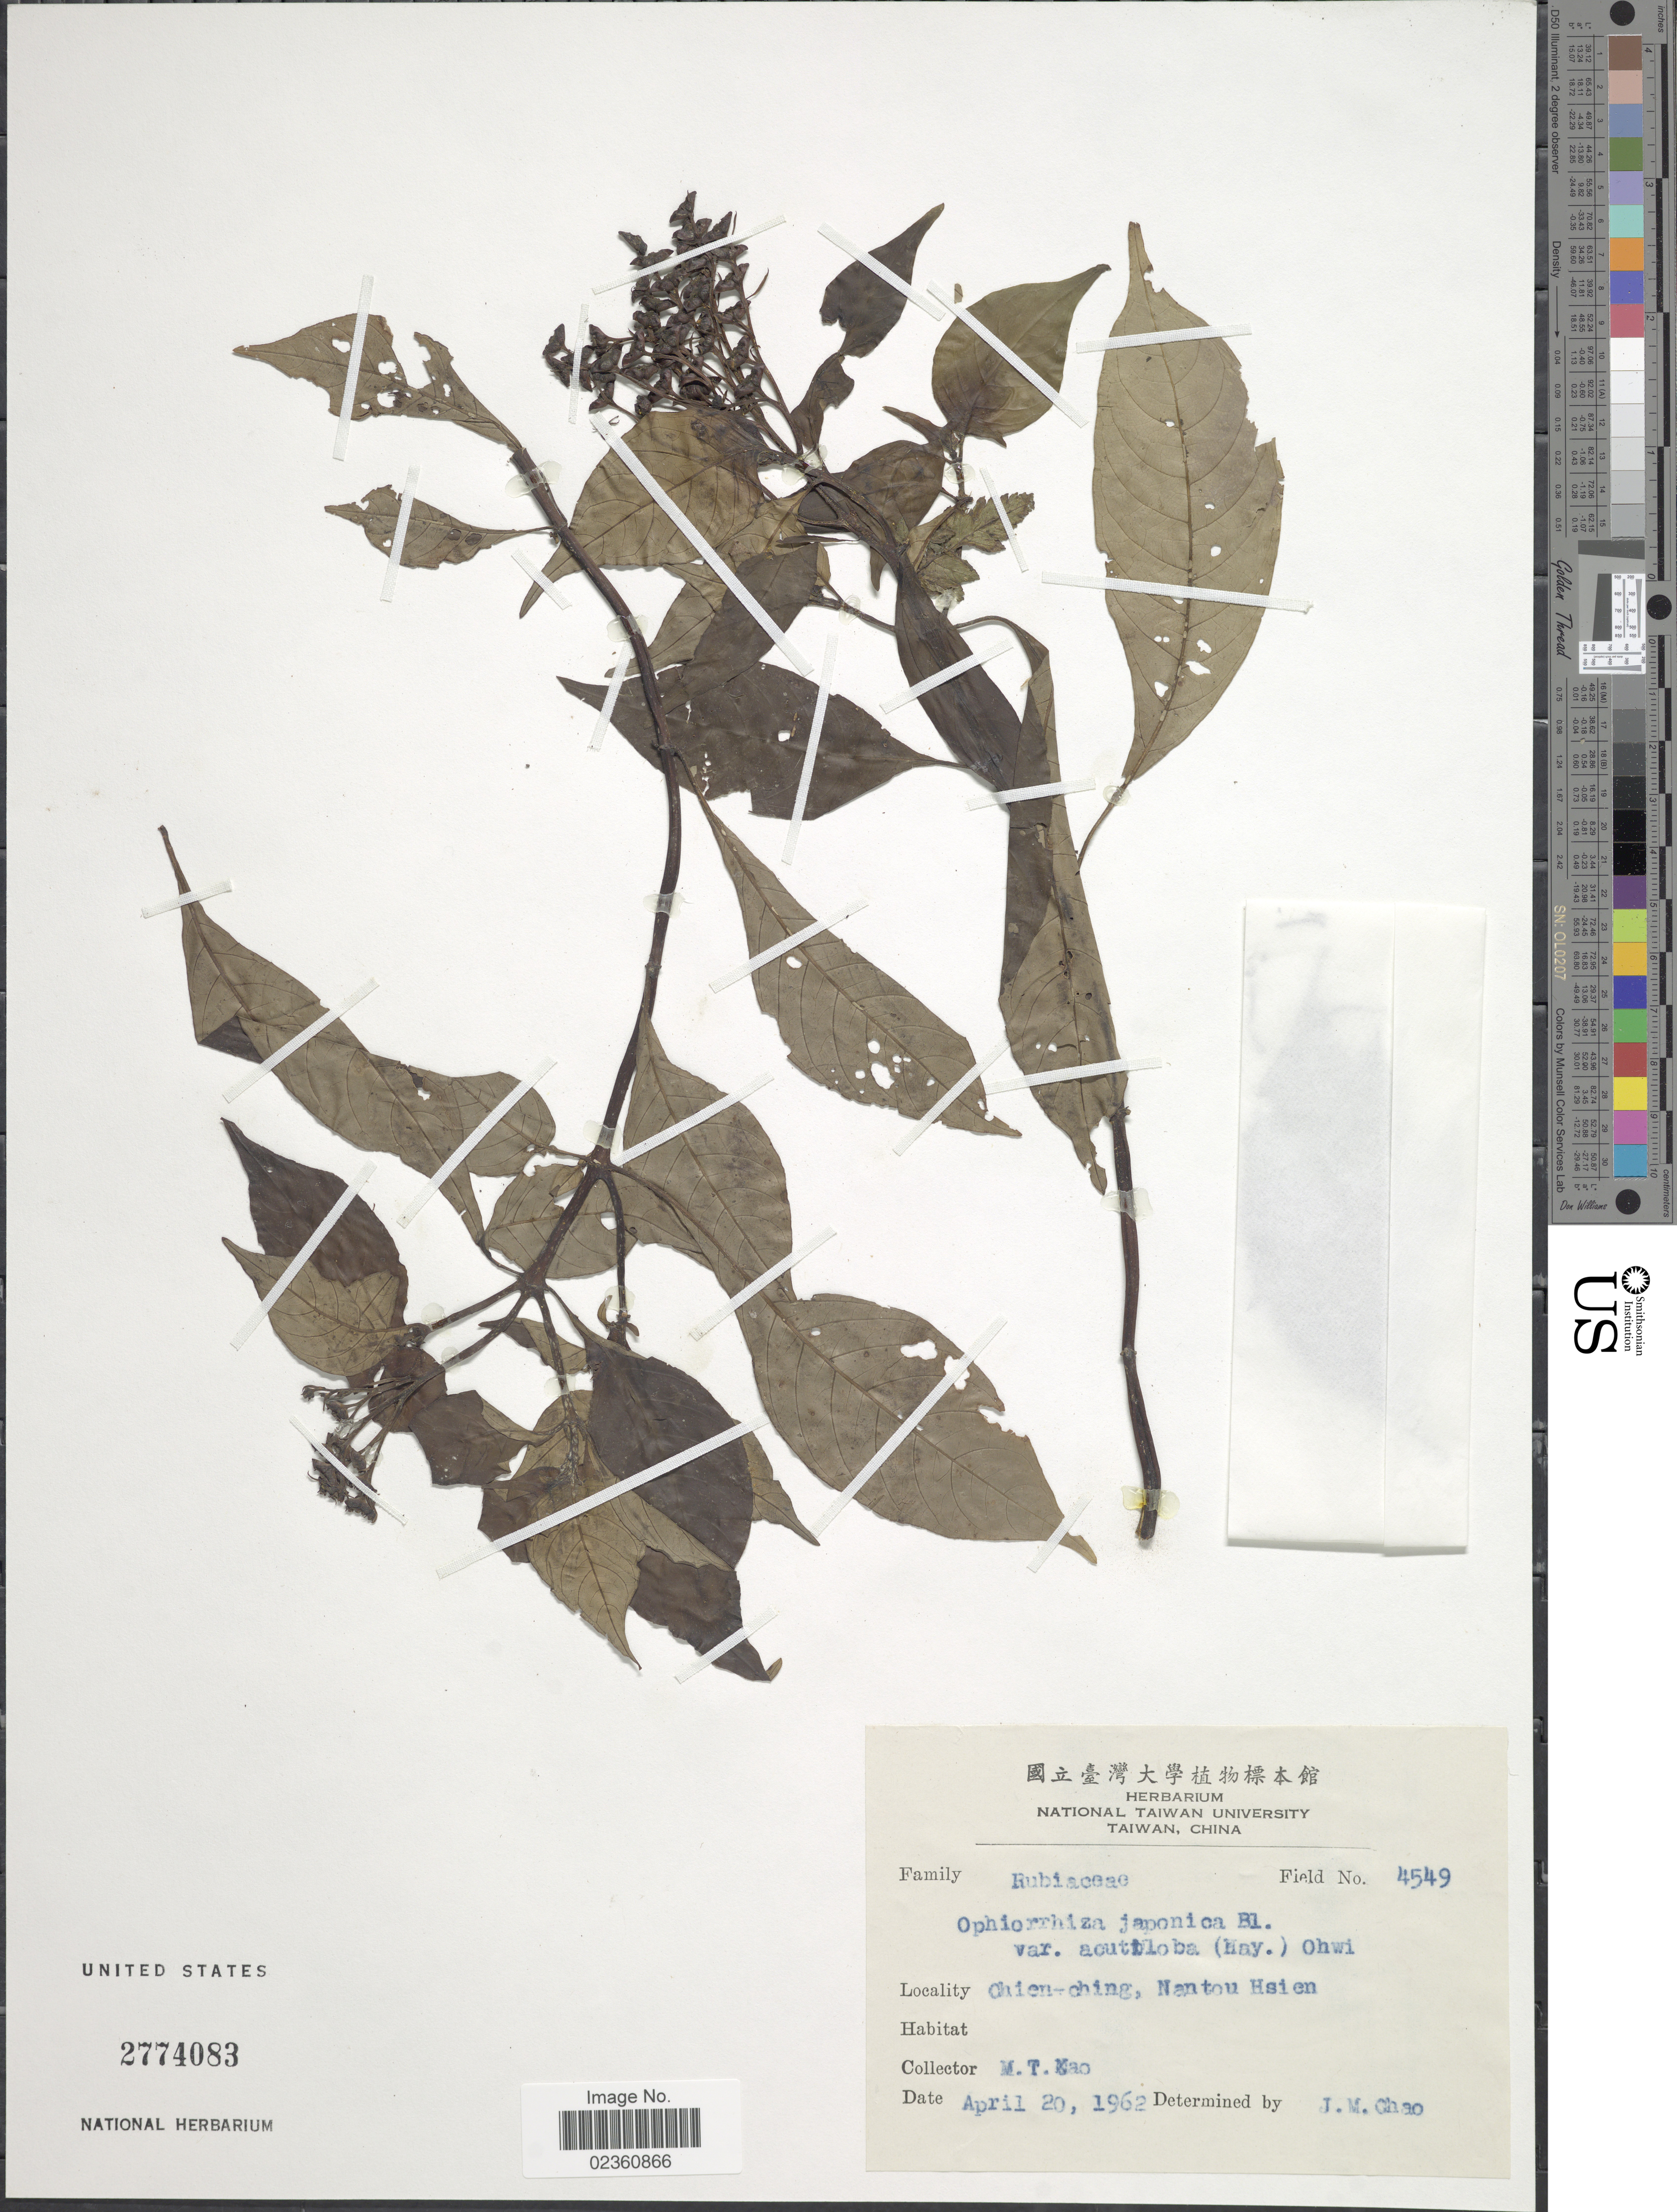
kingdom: Plantae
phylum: Tracheophyta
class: Magnoliopsida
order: Gentianales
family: Rubiaceae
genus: Ophiorrhiza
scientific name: Ophiorrhiza japonica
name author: Blume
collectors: M. T. Kao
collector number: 4549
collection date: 1962-04-20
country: Taiwan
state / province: Nantou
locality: Chien-ching, Nantou Hsien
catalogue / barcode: US 2774083